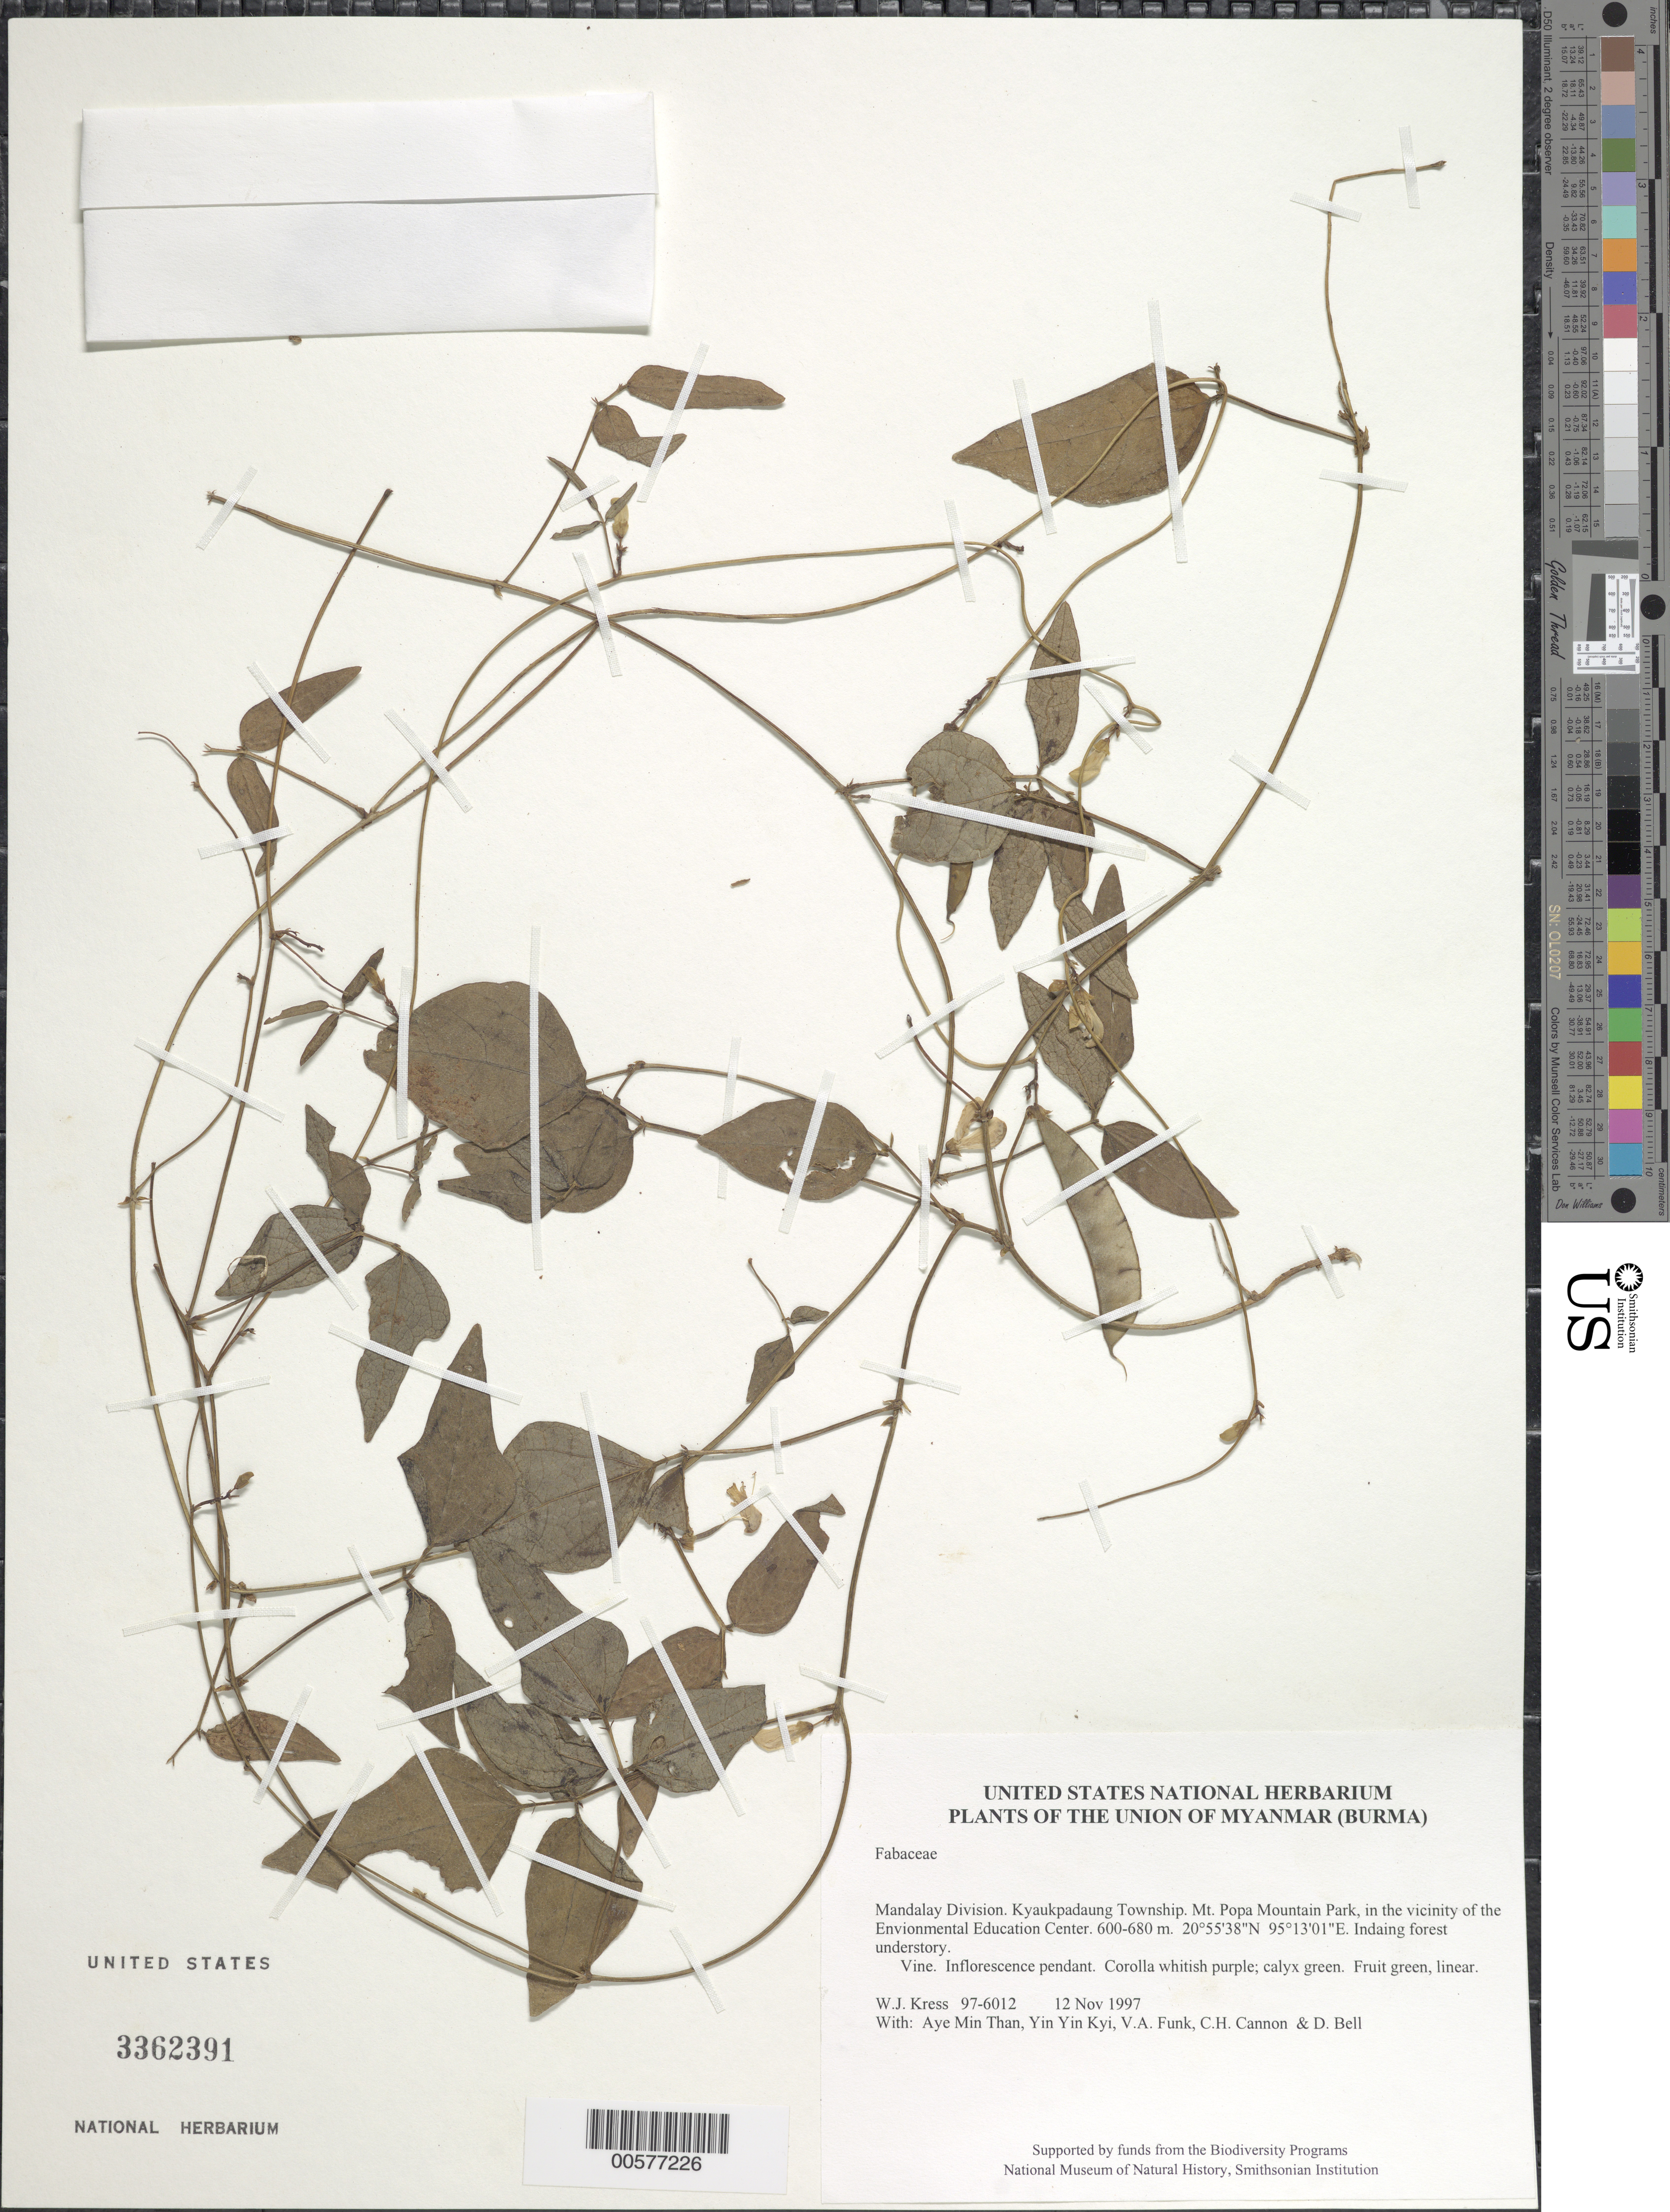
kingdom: Plantae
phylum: Tracheophyta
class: Magnoliopsida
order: Fabales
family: Fabaceae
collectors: W. J. Kress, Aye Pe, Yin Yin Kyi, V. Funk, C. H. Cannon & D. A. Bell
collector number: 97-6012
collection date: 1997-11-12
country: Myanmar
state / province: Mandalay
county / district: Kyaukpadaung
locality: Mt. Popa Mountain Park, in the vicinity of the Envionmental Education Center.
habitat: Indaing forest understory.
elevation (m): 600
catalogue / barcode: US 3362391